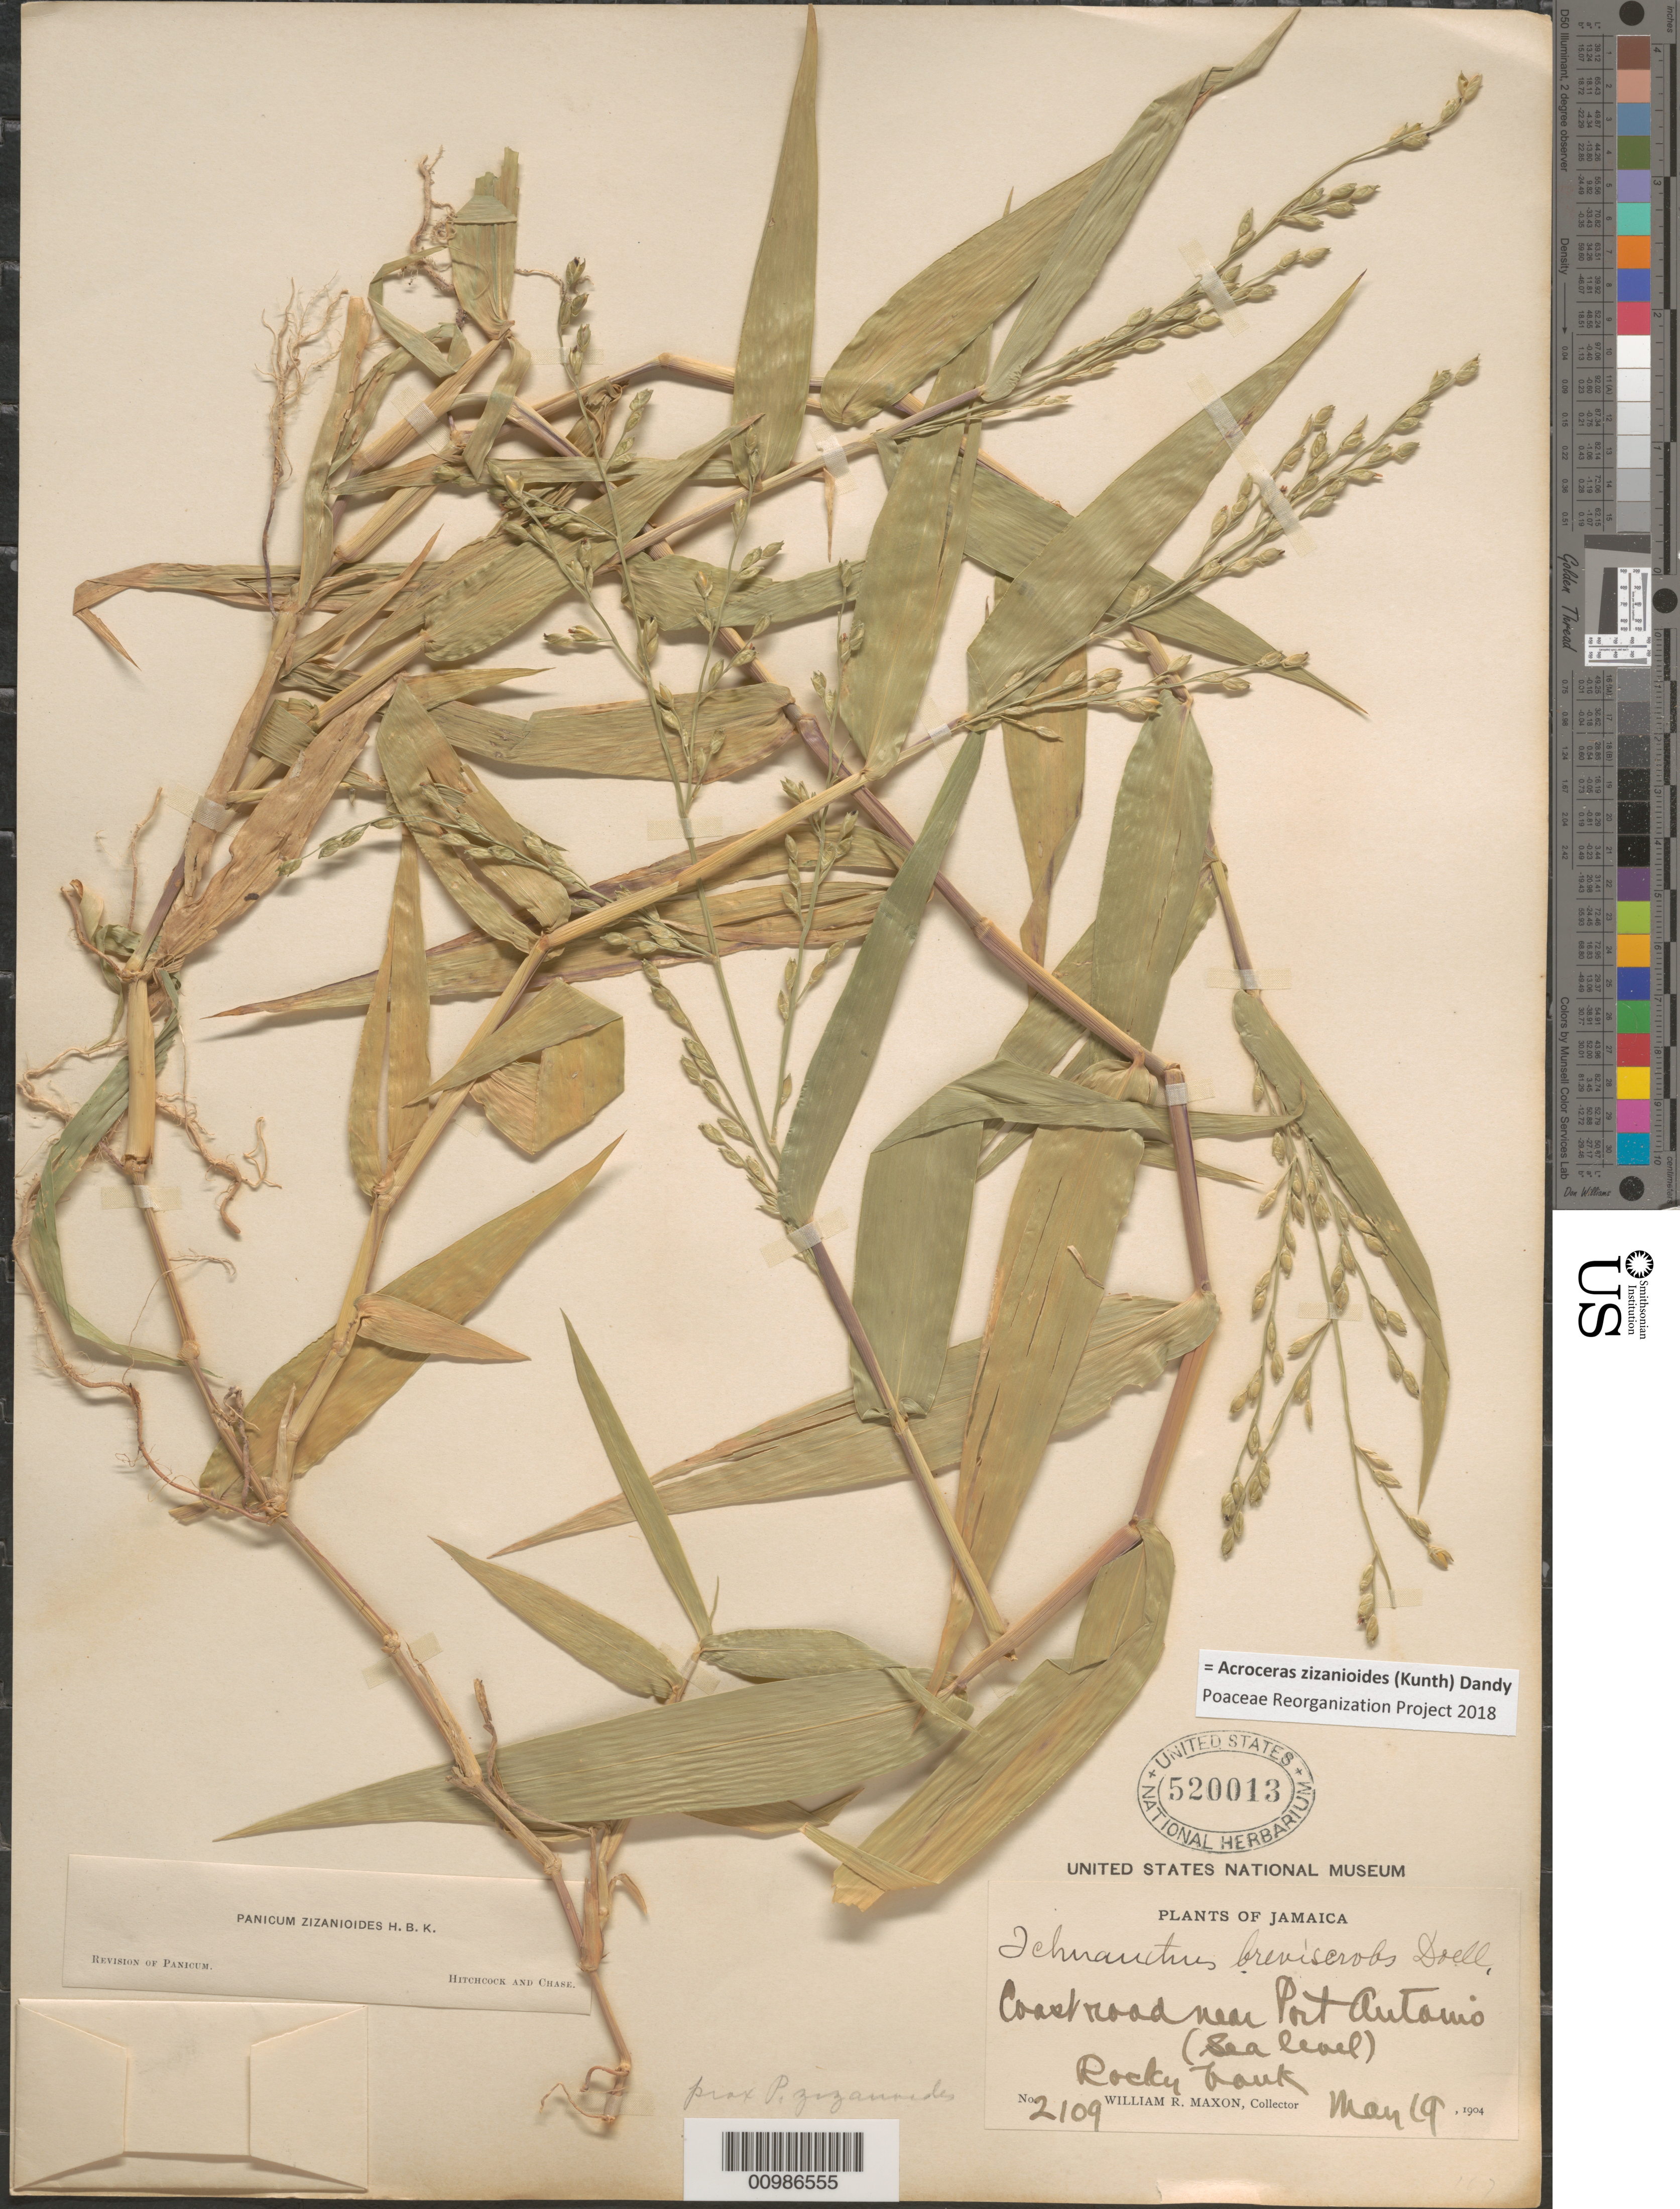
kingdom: Plantae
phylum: Tracheophyta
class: Liliopsida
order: Poales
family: Poaceae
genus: Acroceras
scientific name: Acroceras zizanioides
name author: (Kunth) Dandy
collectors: W. R. Maxon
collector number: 2109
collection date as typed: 19 May 1904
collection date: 1904-05-19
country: Jamaica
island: Jamaica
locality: near Port Antonio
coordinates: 0 N, 0 E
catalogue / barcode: US 520013